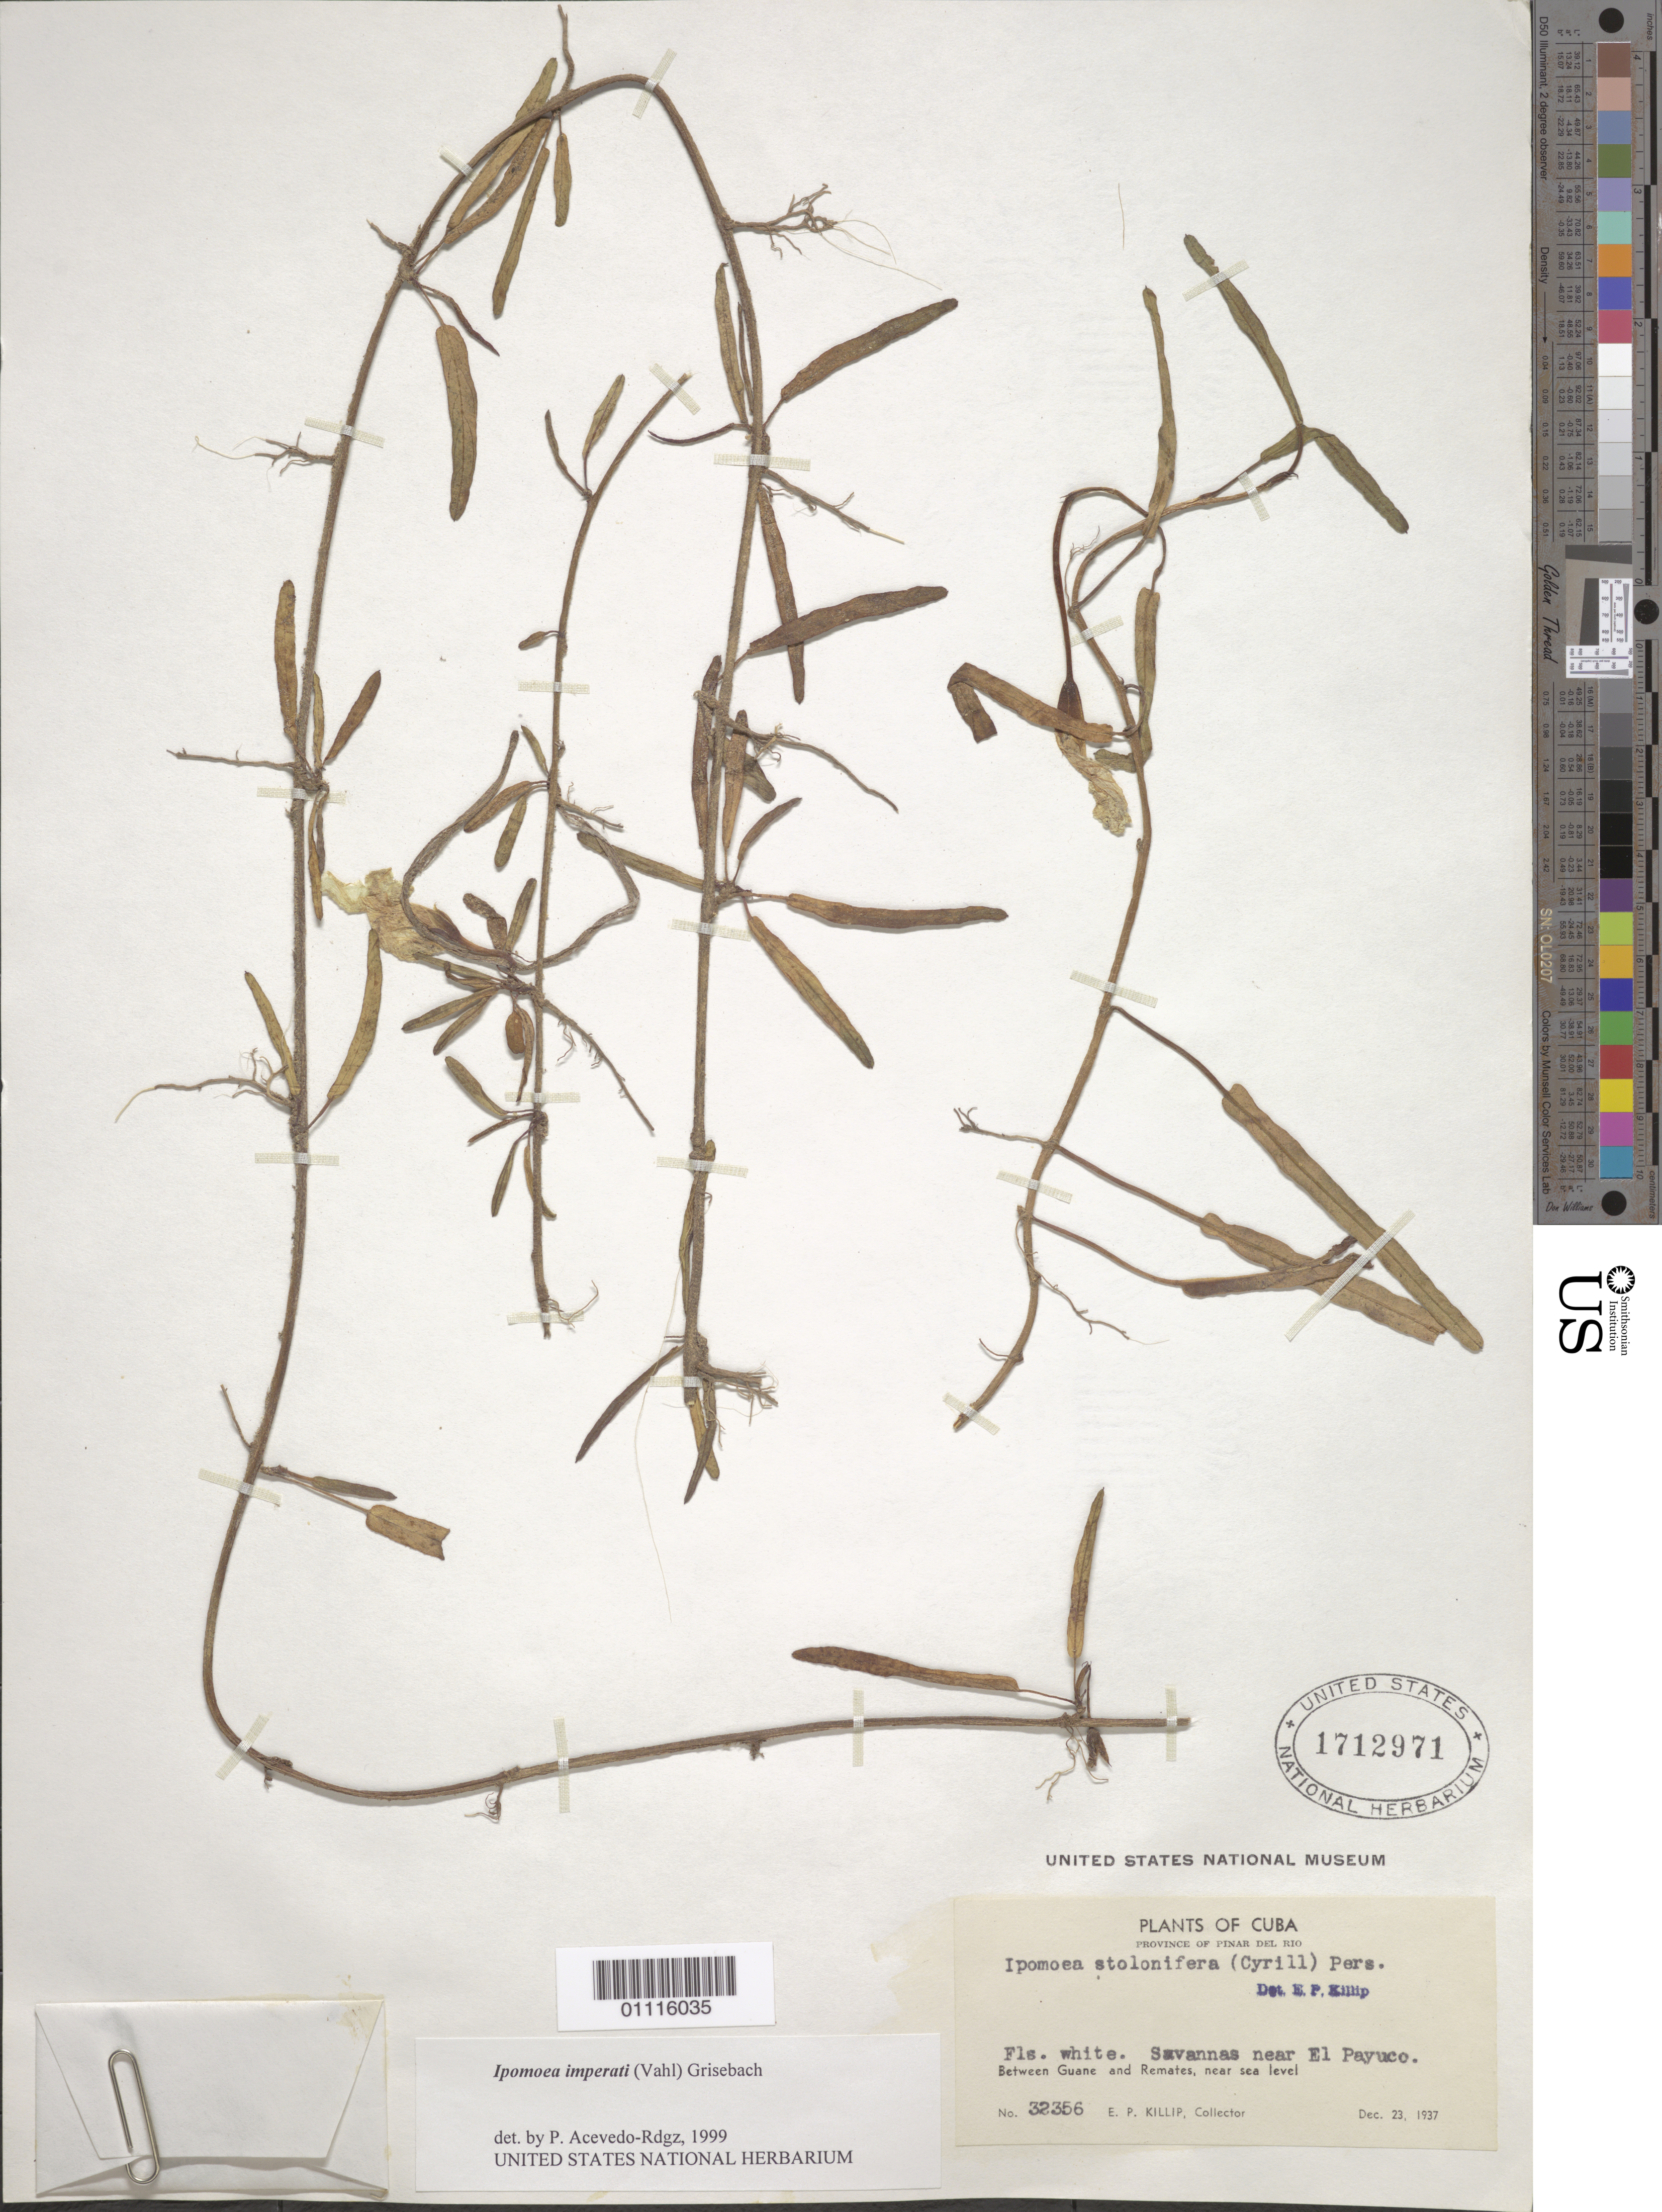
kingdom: Plantae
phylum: Tracheophyta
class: Magnoliopsida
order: Solanales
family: Convolvulaceae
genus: Ipomoea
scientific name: Ipomoea imperati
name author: (Vahl) Griseb.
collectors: E. P. Killip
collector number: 32356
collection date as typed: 23 Dec 1937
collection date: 1937-12-23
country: Cuba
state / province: Pinar del Rio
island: Cuba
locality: Between Guane and Remates, near sea level Savannas near El Payuco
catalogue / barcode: US 1712971